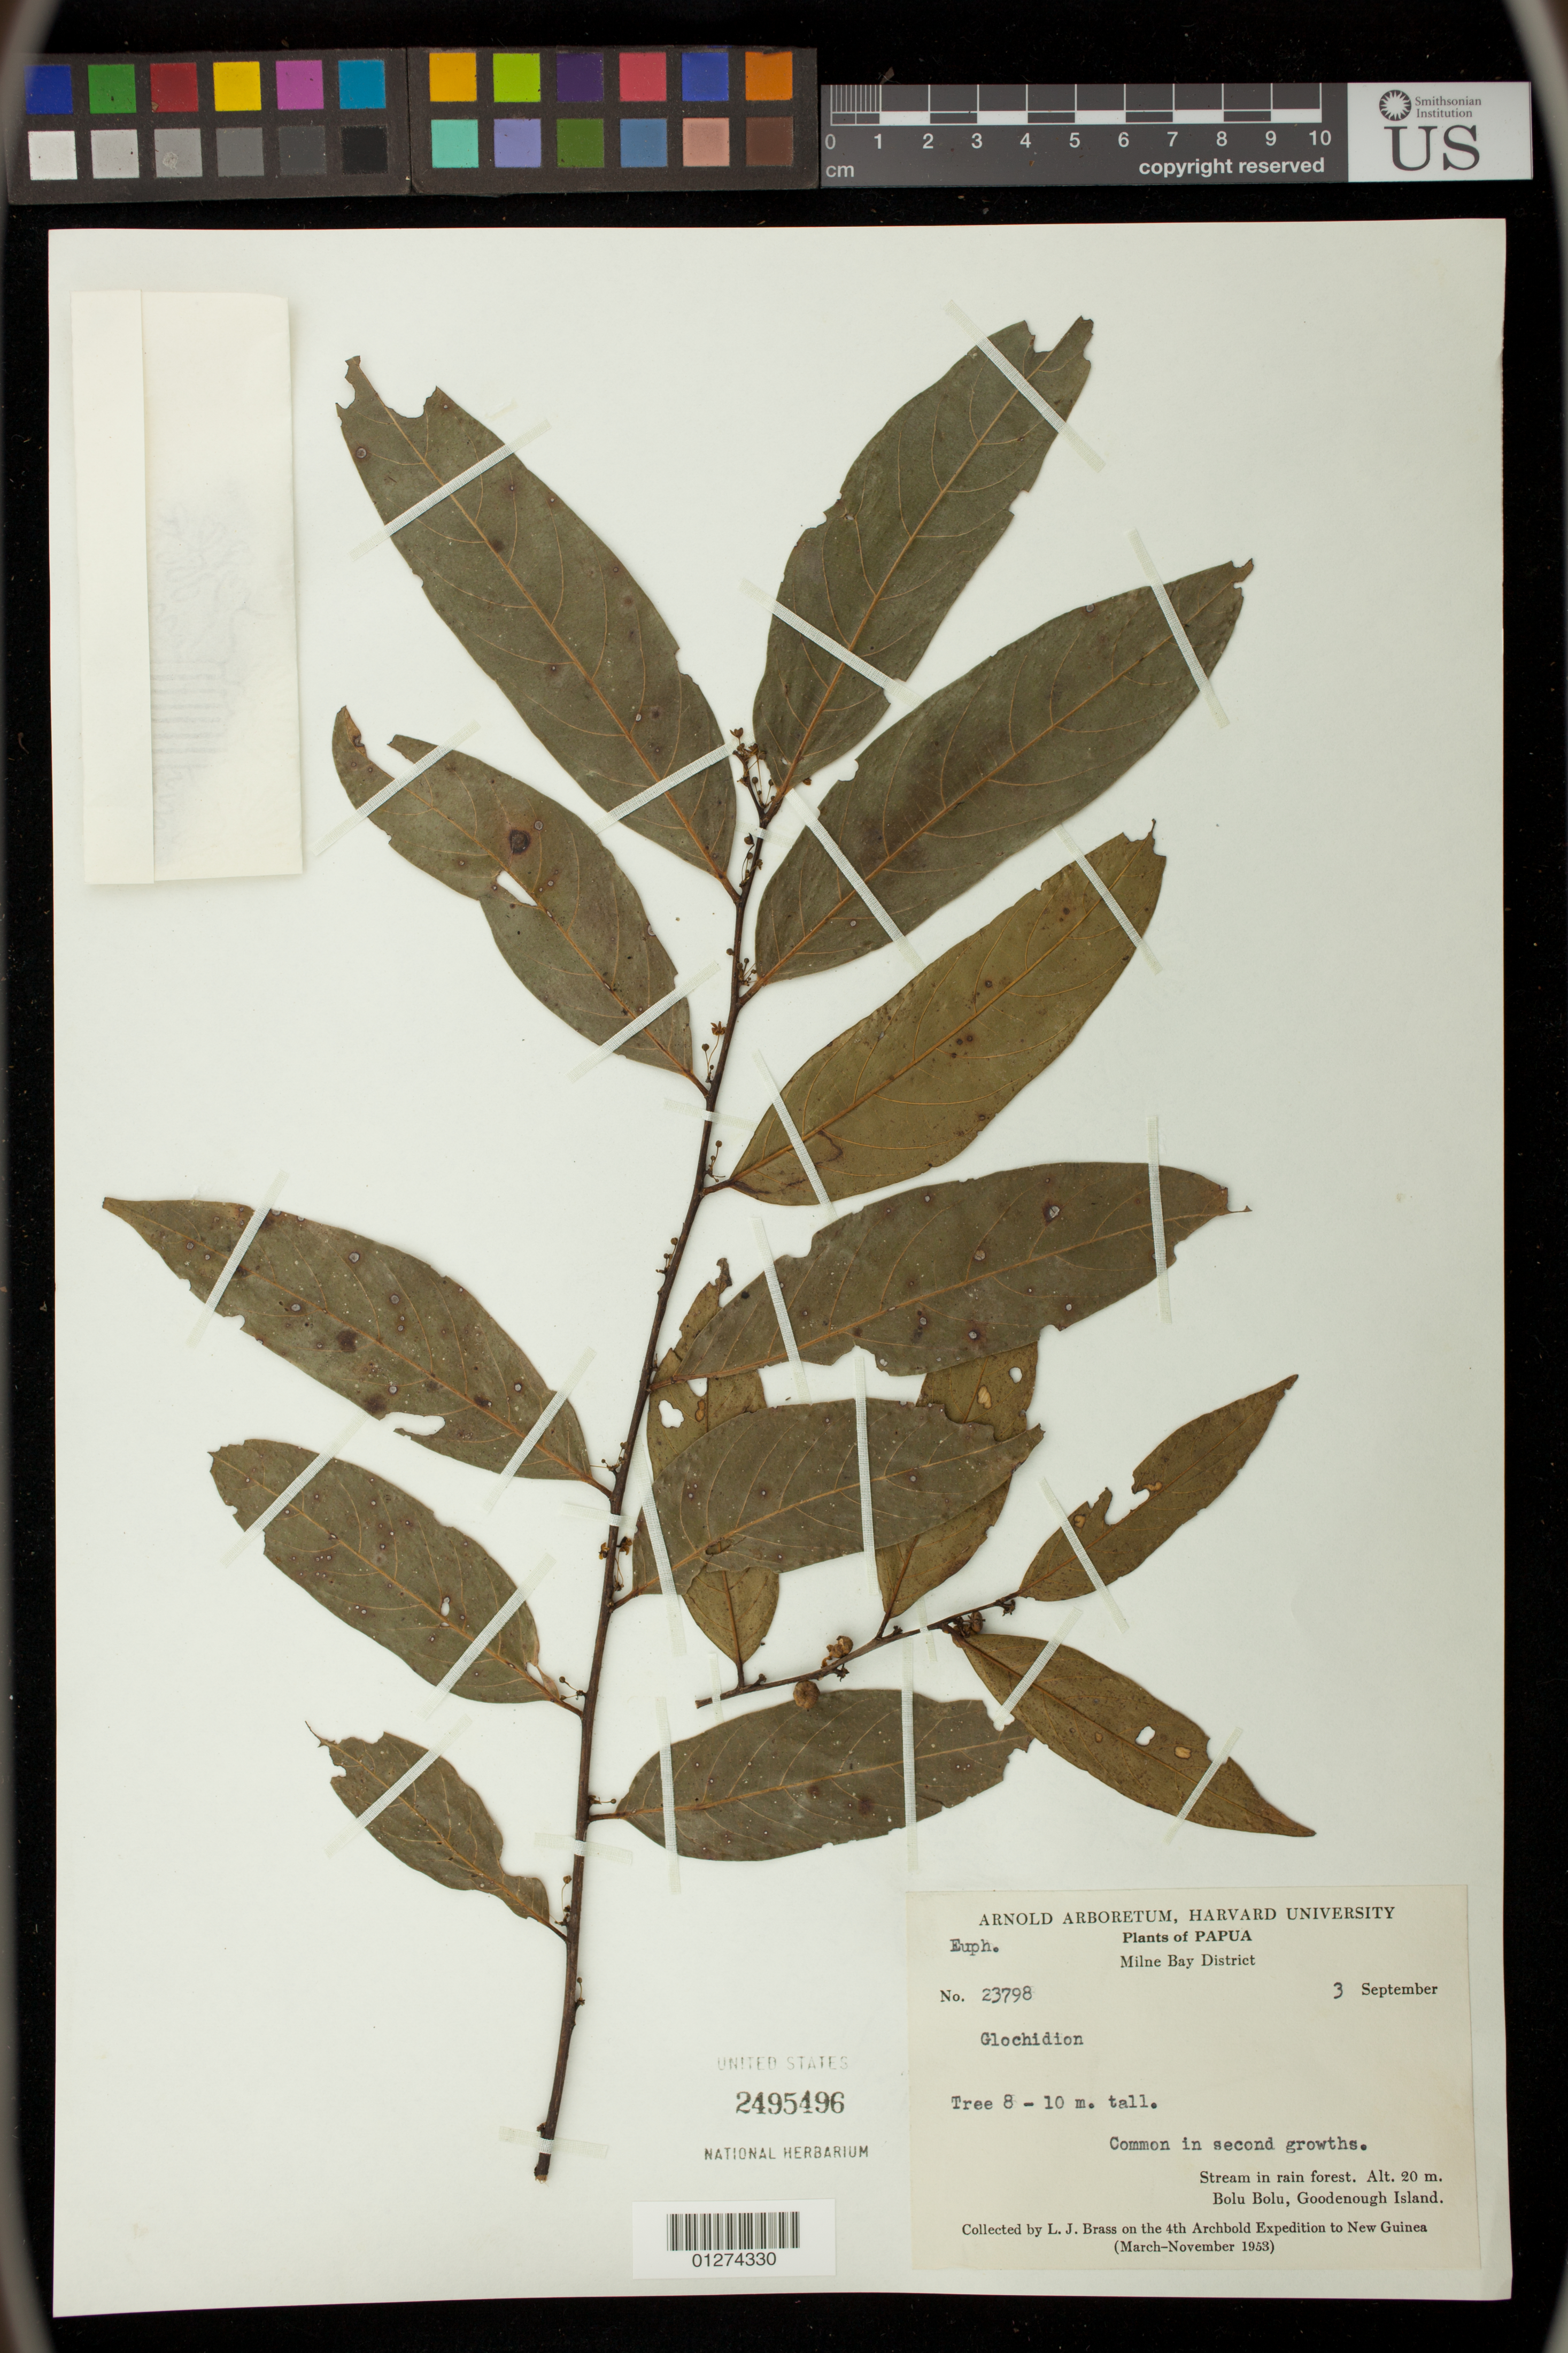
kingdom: Plantae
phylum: Tracheophyta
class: Magnoliopsida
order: Malpighiales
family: Phyllanthaceae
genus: Glochidion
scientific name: Glochidion sp.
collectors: L. J. Brass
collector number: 23798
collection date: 1953-09-03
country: Papua New Guinea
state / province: Milne Bay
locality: Bolu Bolu, Goodenough Island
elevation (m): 20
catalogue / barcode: US 2495496